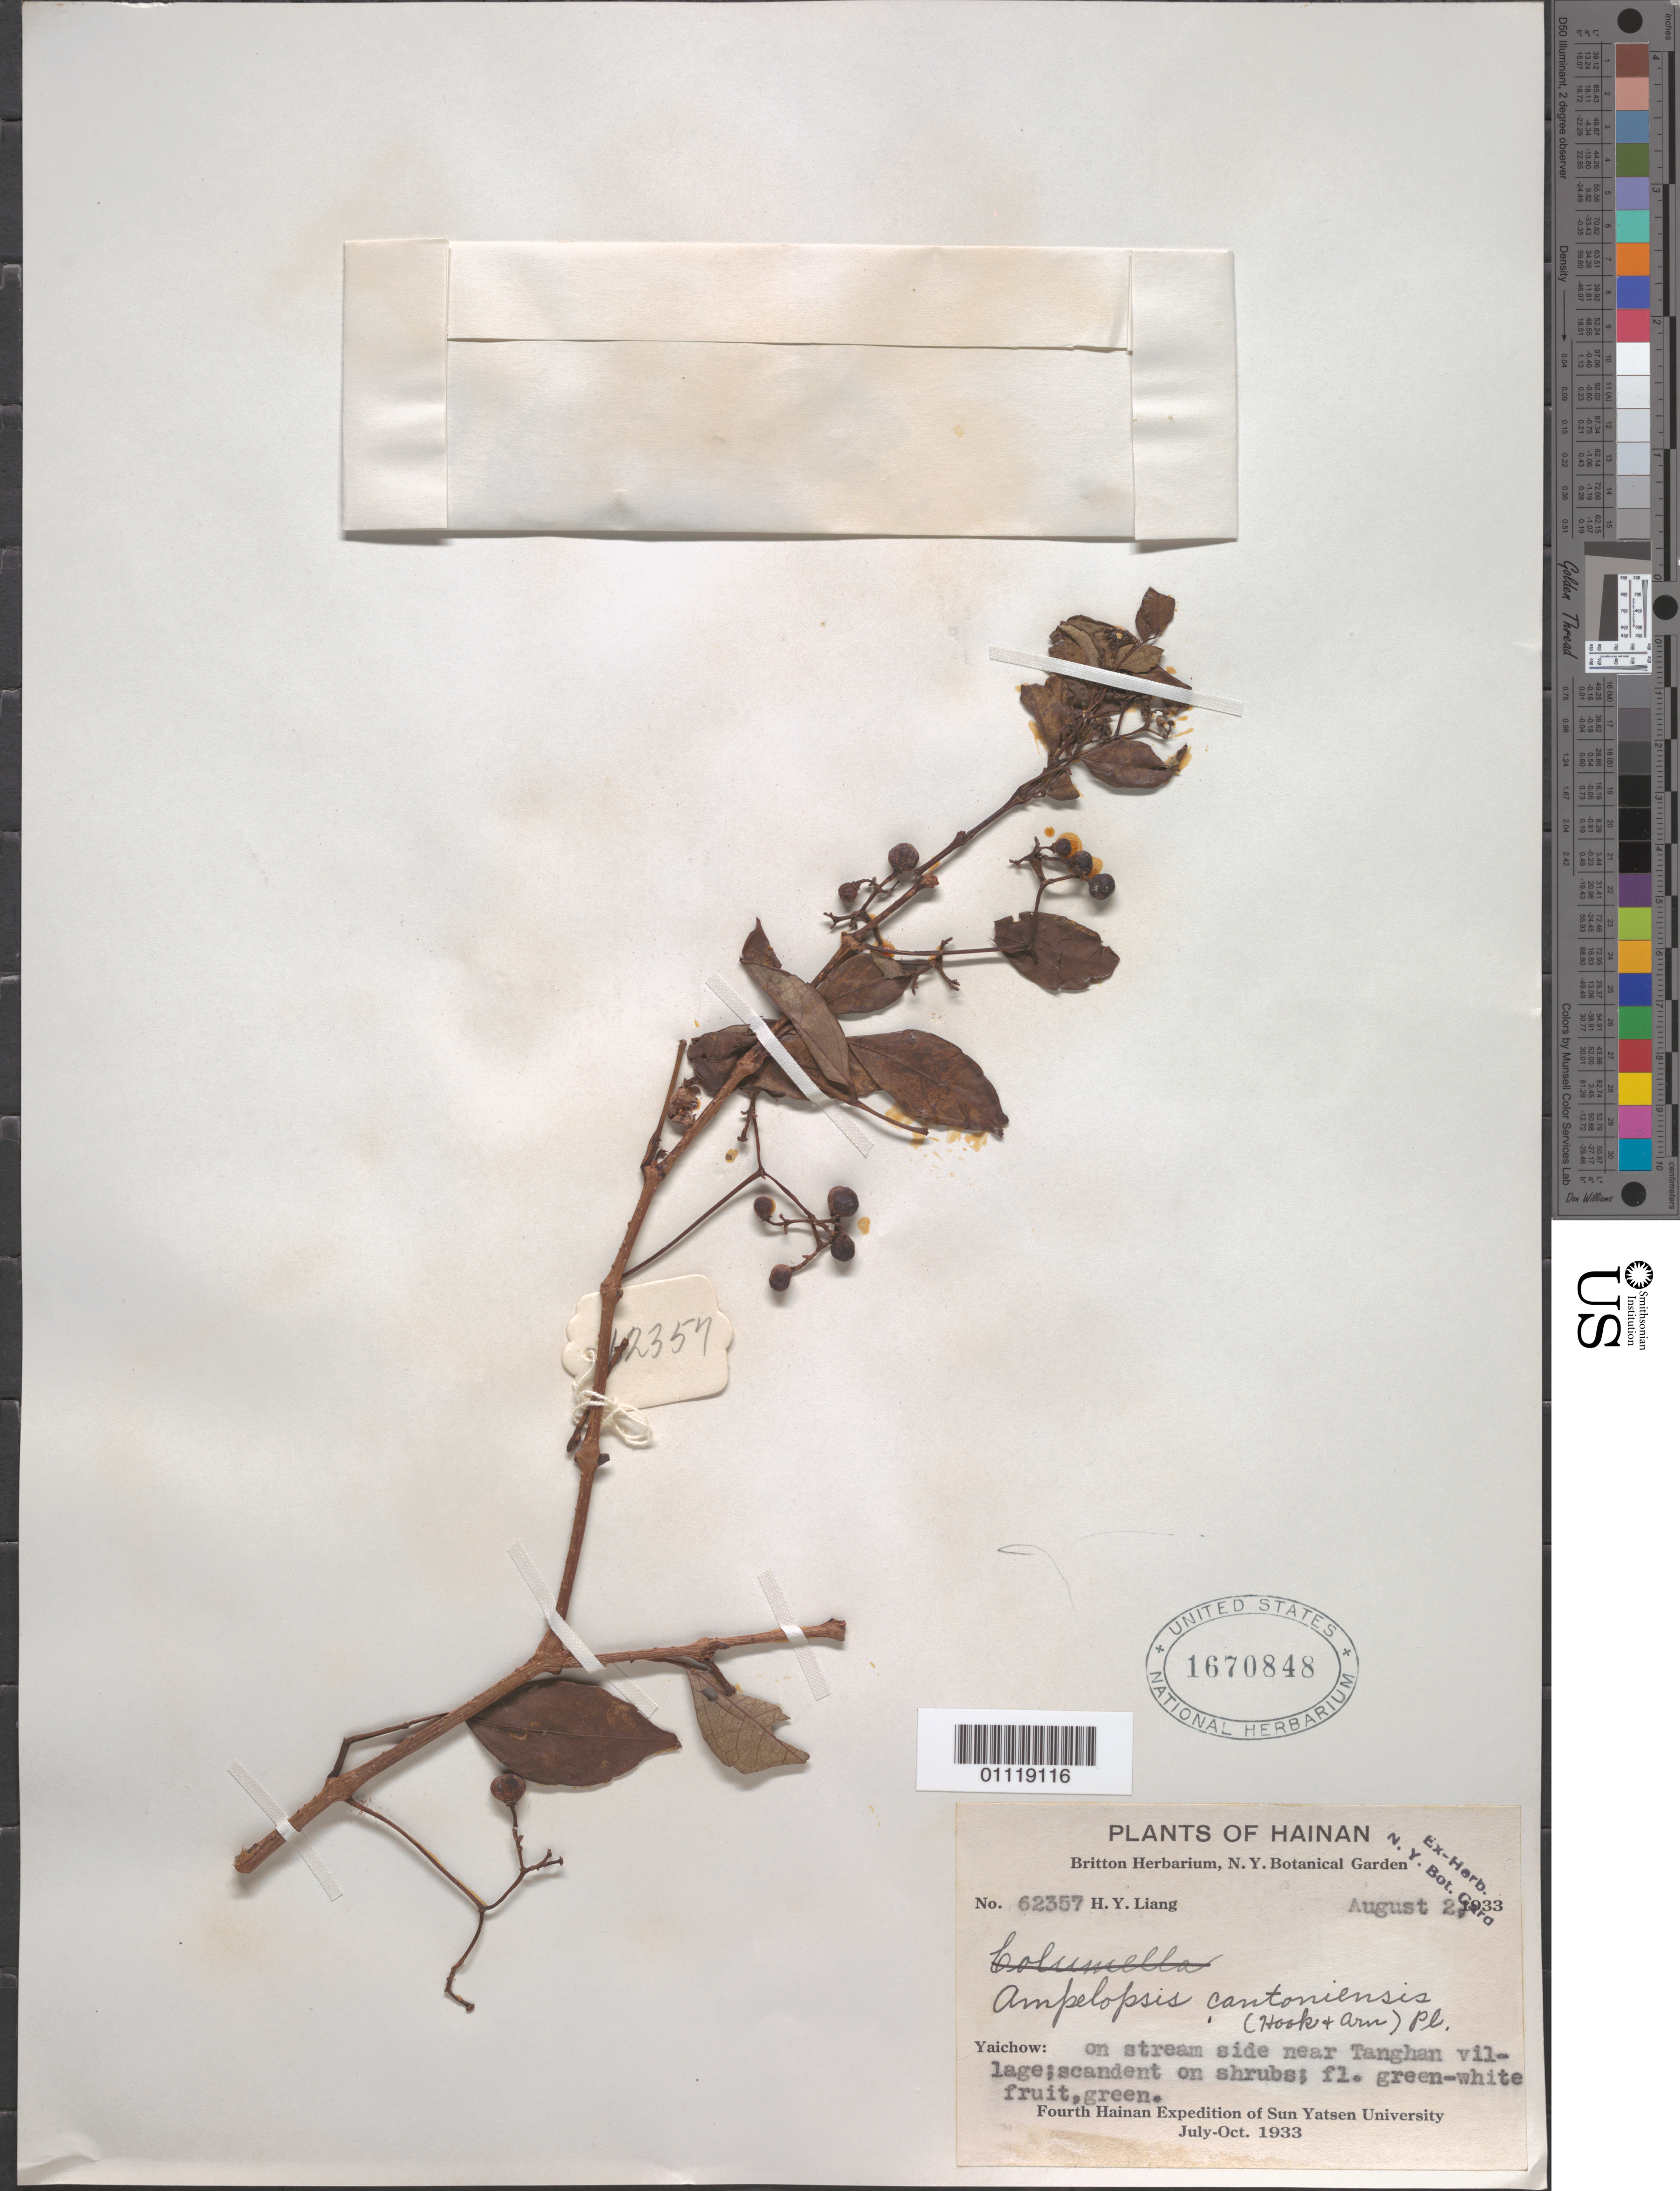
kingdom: Plantae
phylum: Tracheophyta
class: Magnoliopsida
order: Vitales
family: Vitaceae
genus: Ampelopsis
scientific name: Ampelopsis cantoniensis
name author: (W. Hook. & H.J. Arn.) Planch.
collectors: H. Y. Liang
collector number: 62357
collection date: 1933-07/1933-10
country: China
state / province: Hainan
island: Hainan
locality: Yaichow, near Tanghan village.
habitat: On stream side; scandent on shrubs.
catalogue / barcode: US 1670848